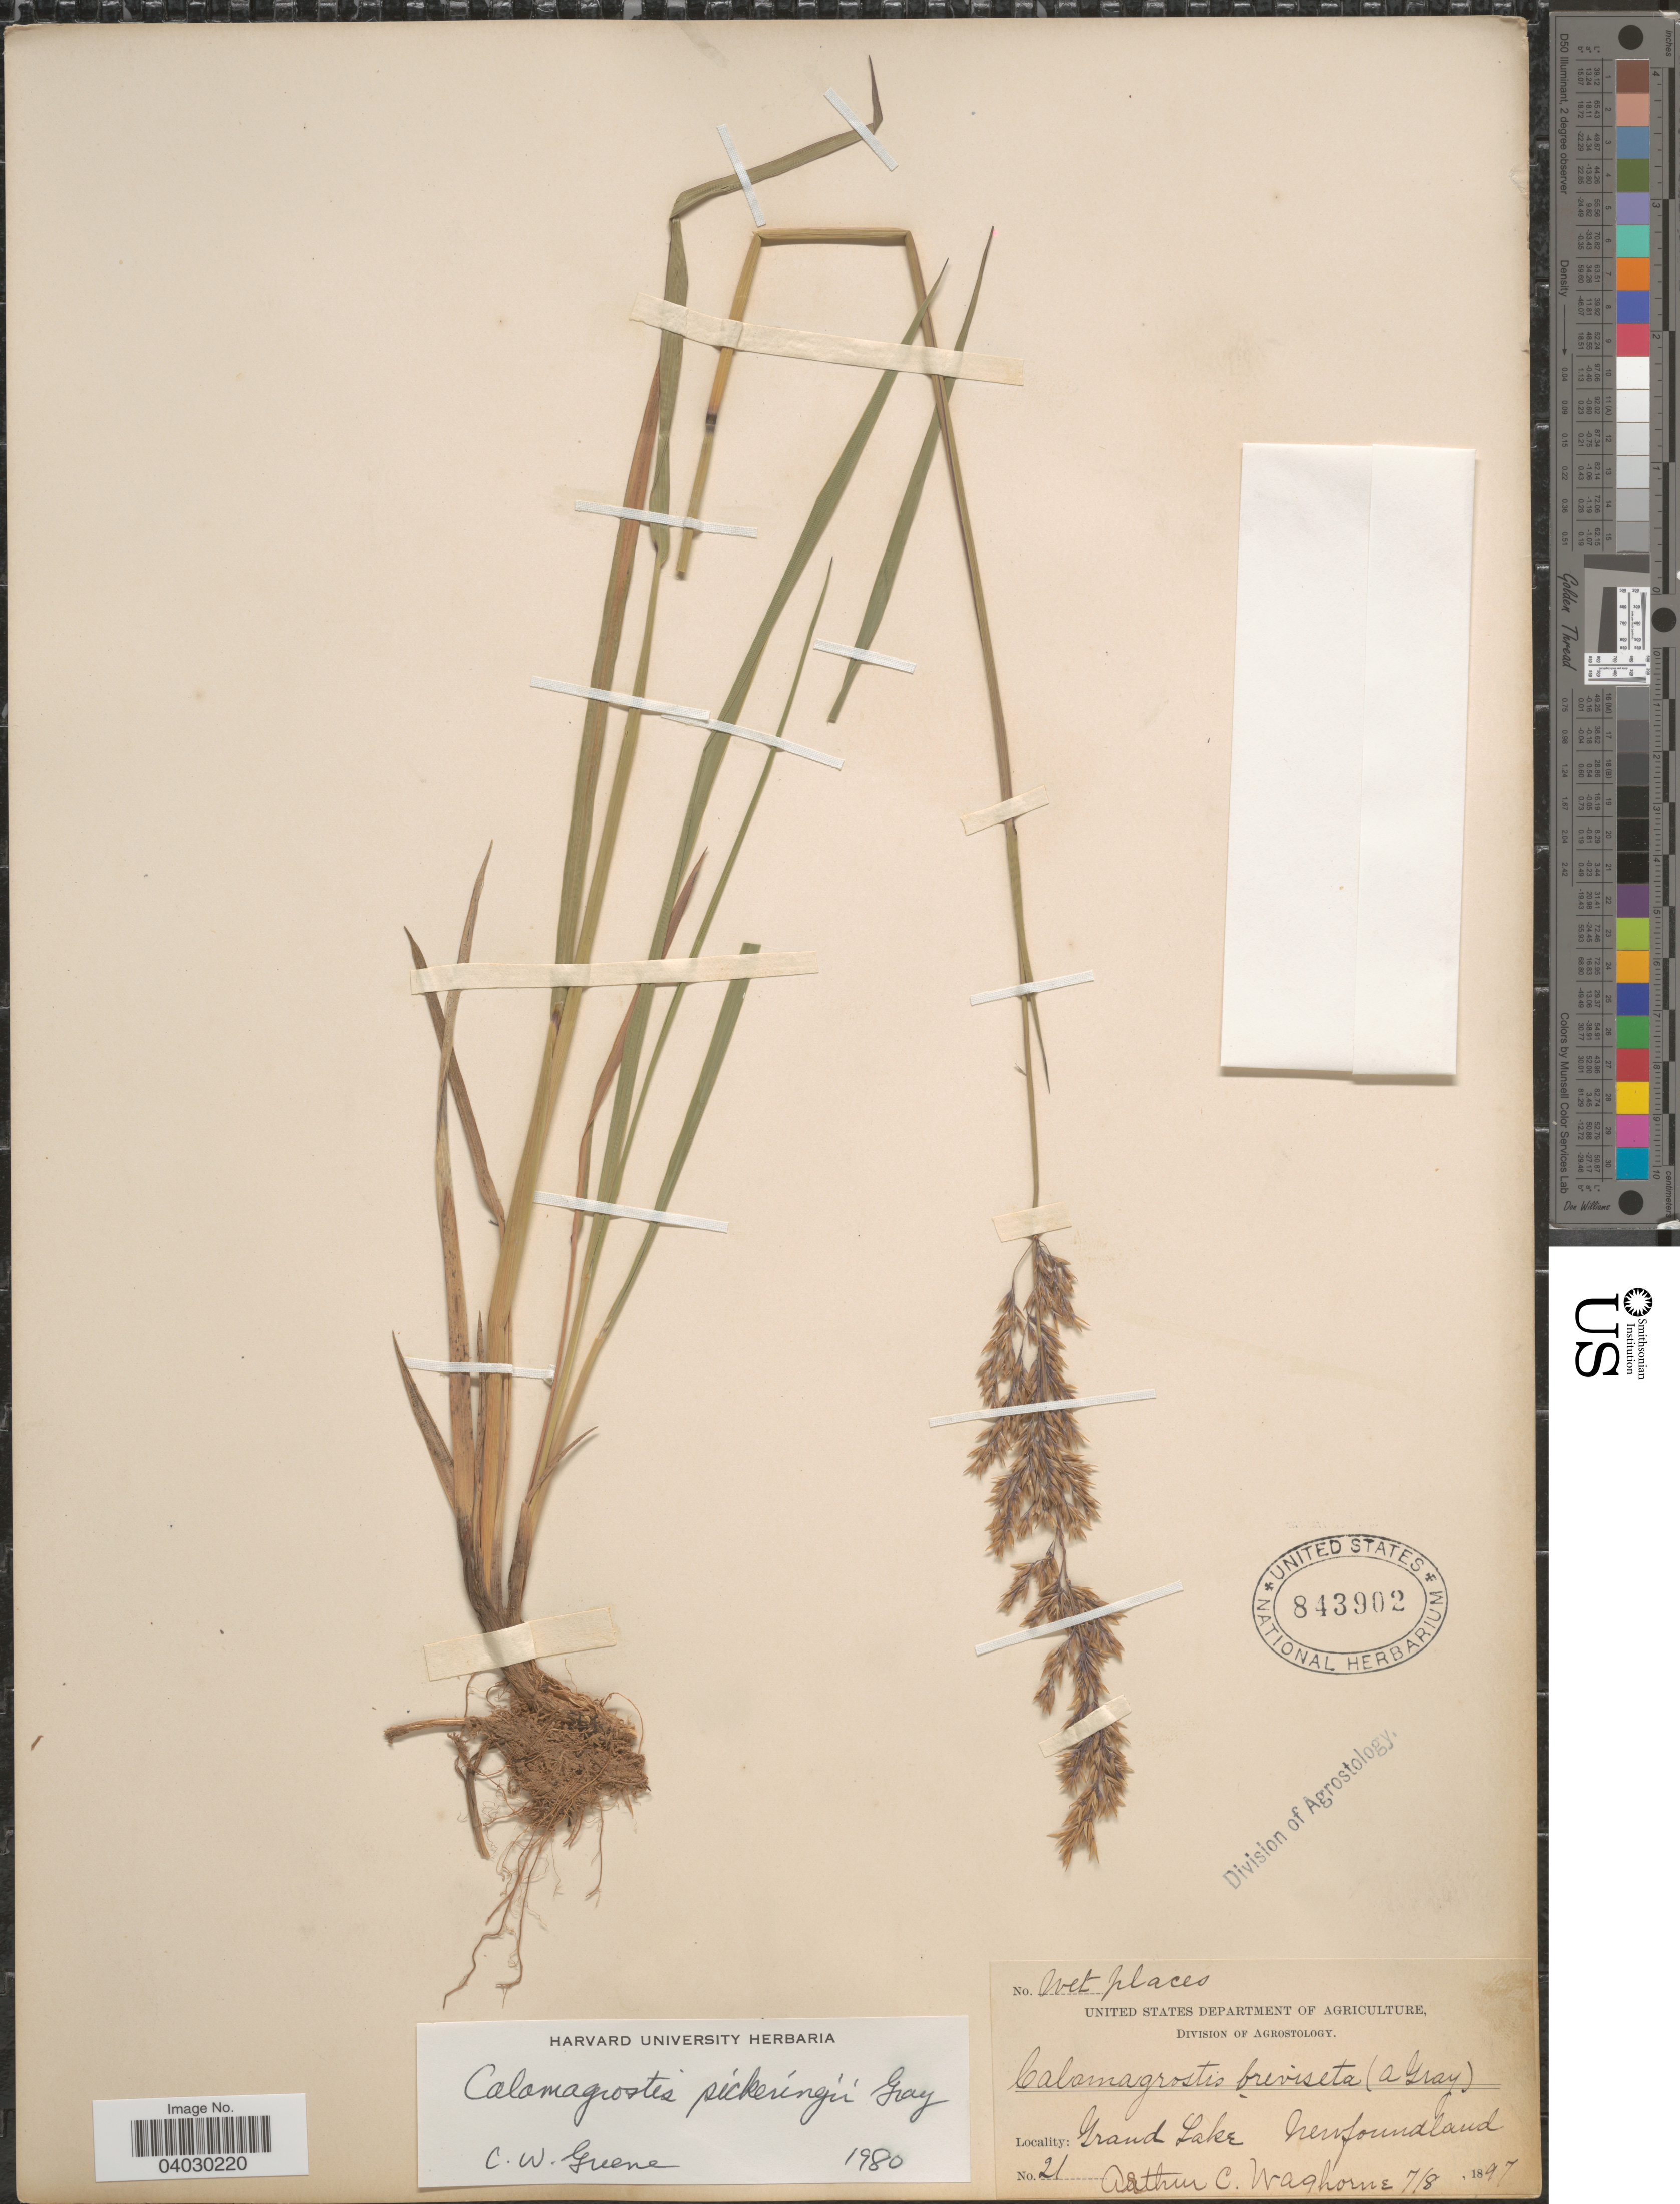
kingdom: Plantae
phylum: Tracheophyta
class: Liliopsida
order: Poales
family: Poaceae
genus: Calamagrostis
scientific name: Calamagrostis pickeringii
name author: A. Gray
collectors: A. Waghorne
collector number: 21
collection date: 1897-07-08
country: Canada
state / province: Newfoundland and Labrador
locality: Grand Lake.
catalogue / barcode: US 843902